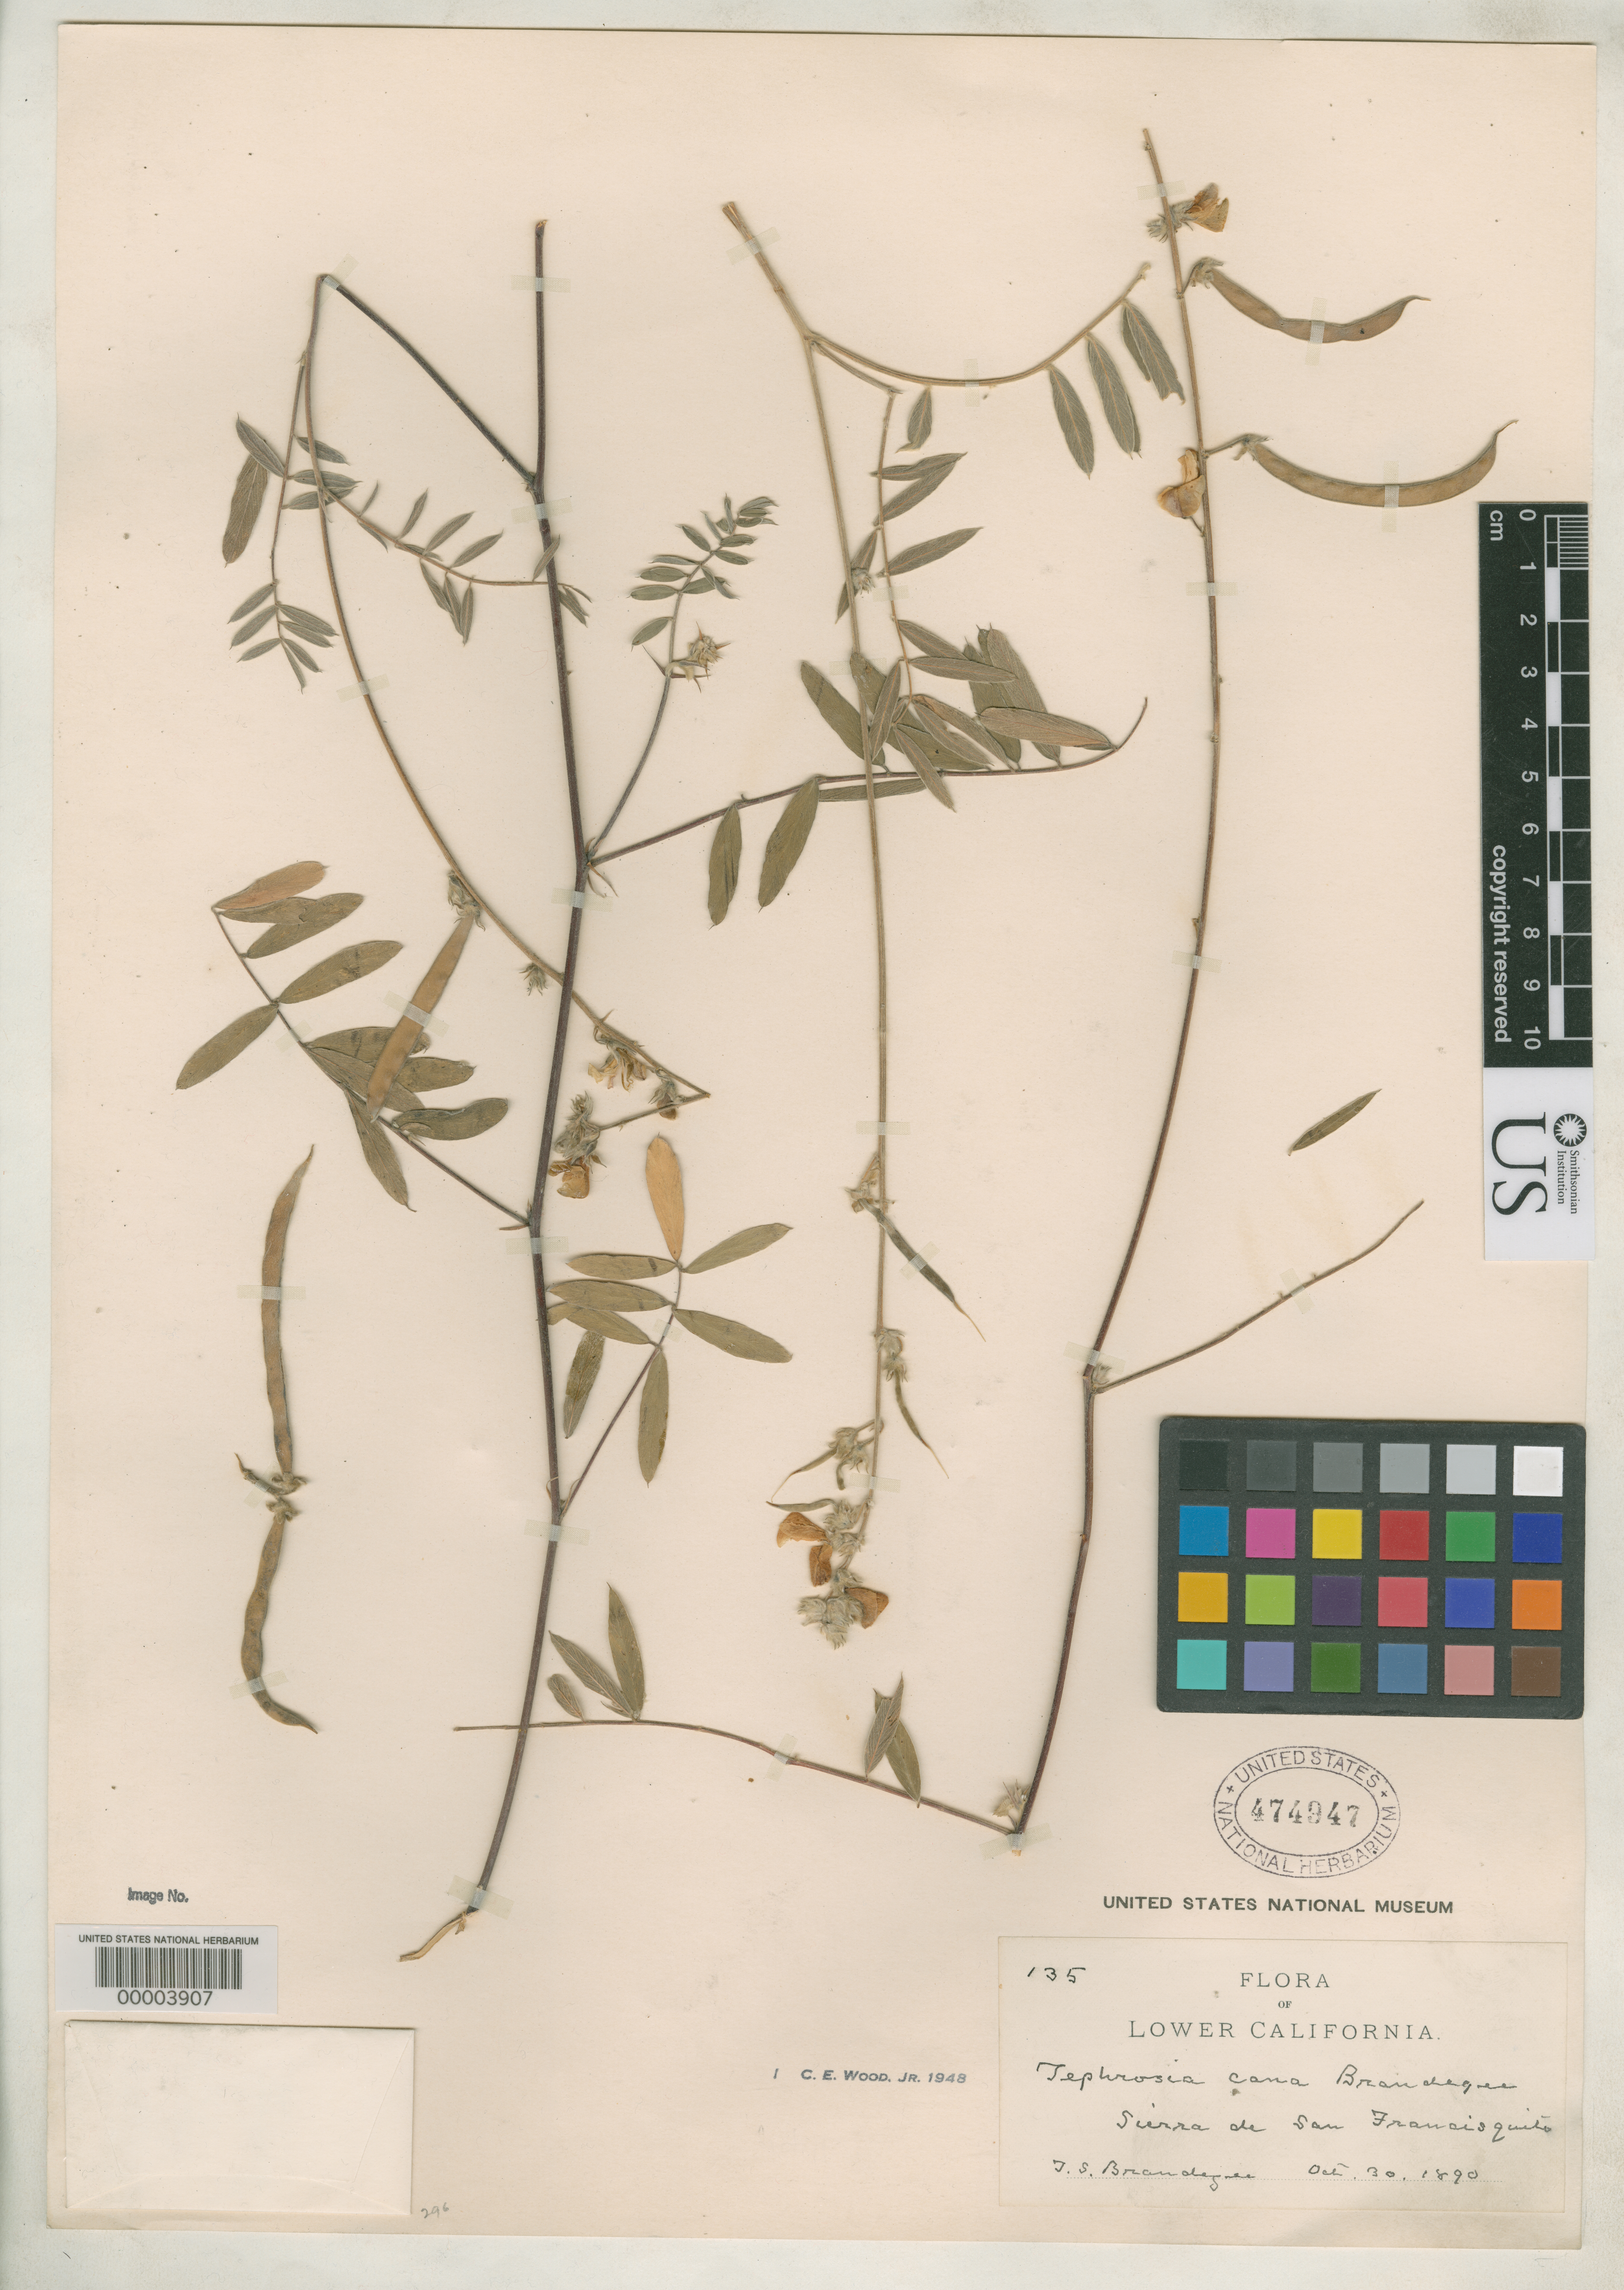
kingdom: Plantae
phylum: Tracheophyta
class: Magnoliopsida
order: Fabales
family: Fabaceae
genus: Tephrosia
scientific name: Tephrosia cana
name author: Brandegee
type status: Lectotype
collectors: T. S. Brandegee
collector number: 135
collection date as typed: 30 Oct 1890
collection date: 1890-10-30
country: Mexico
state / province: Baja California Sur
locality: Sierra de San Francisquito.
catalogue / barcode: US 474947